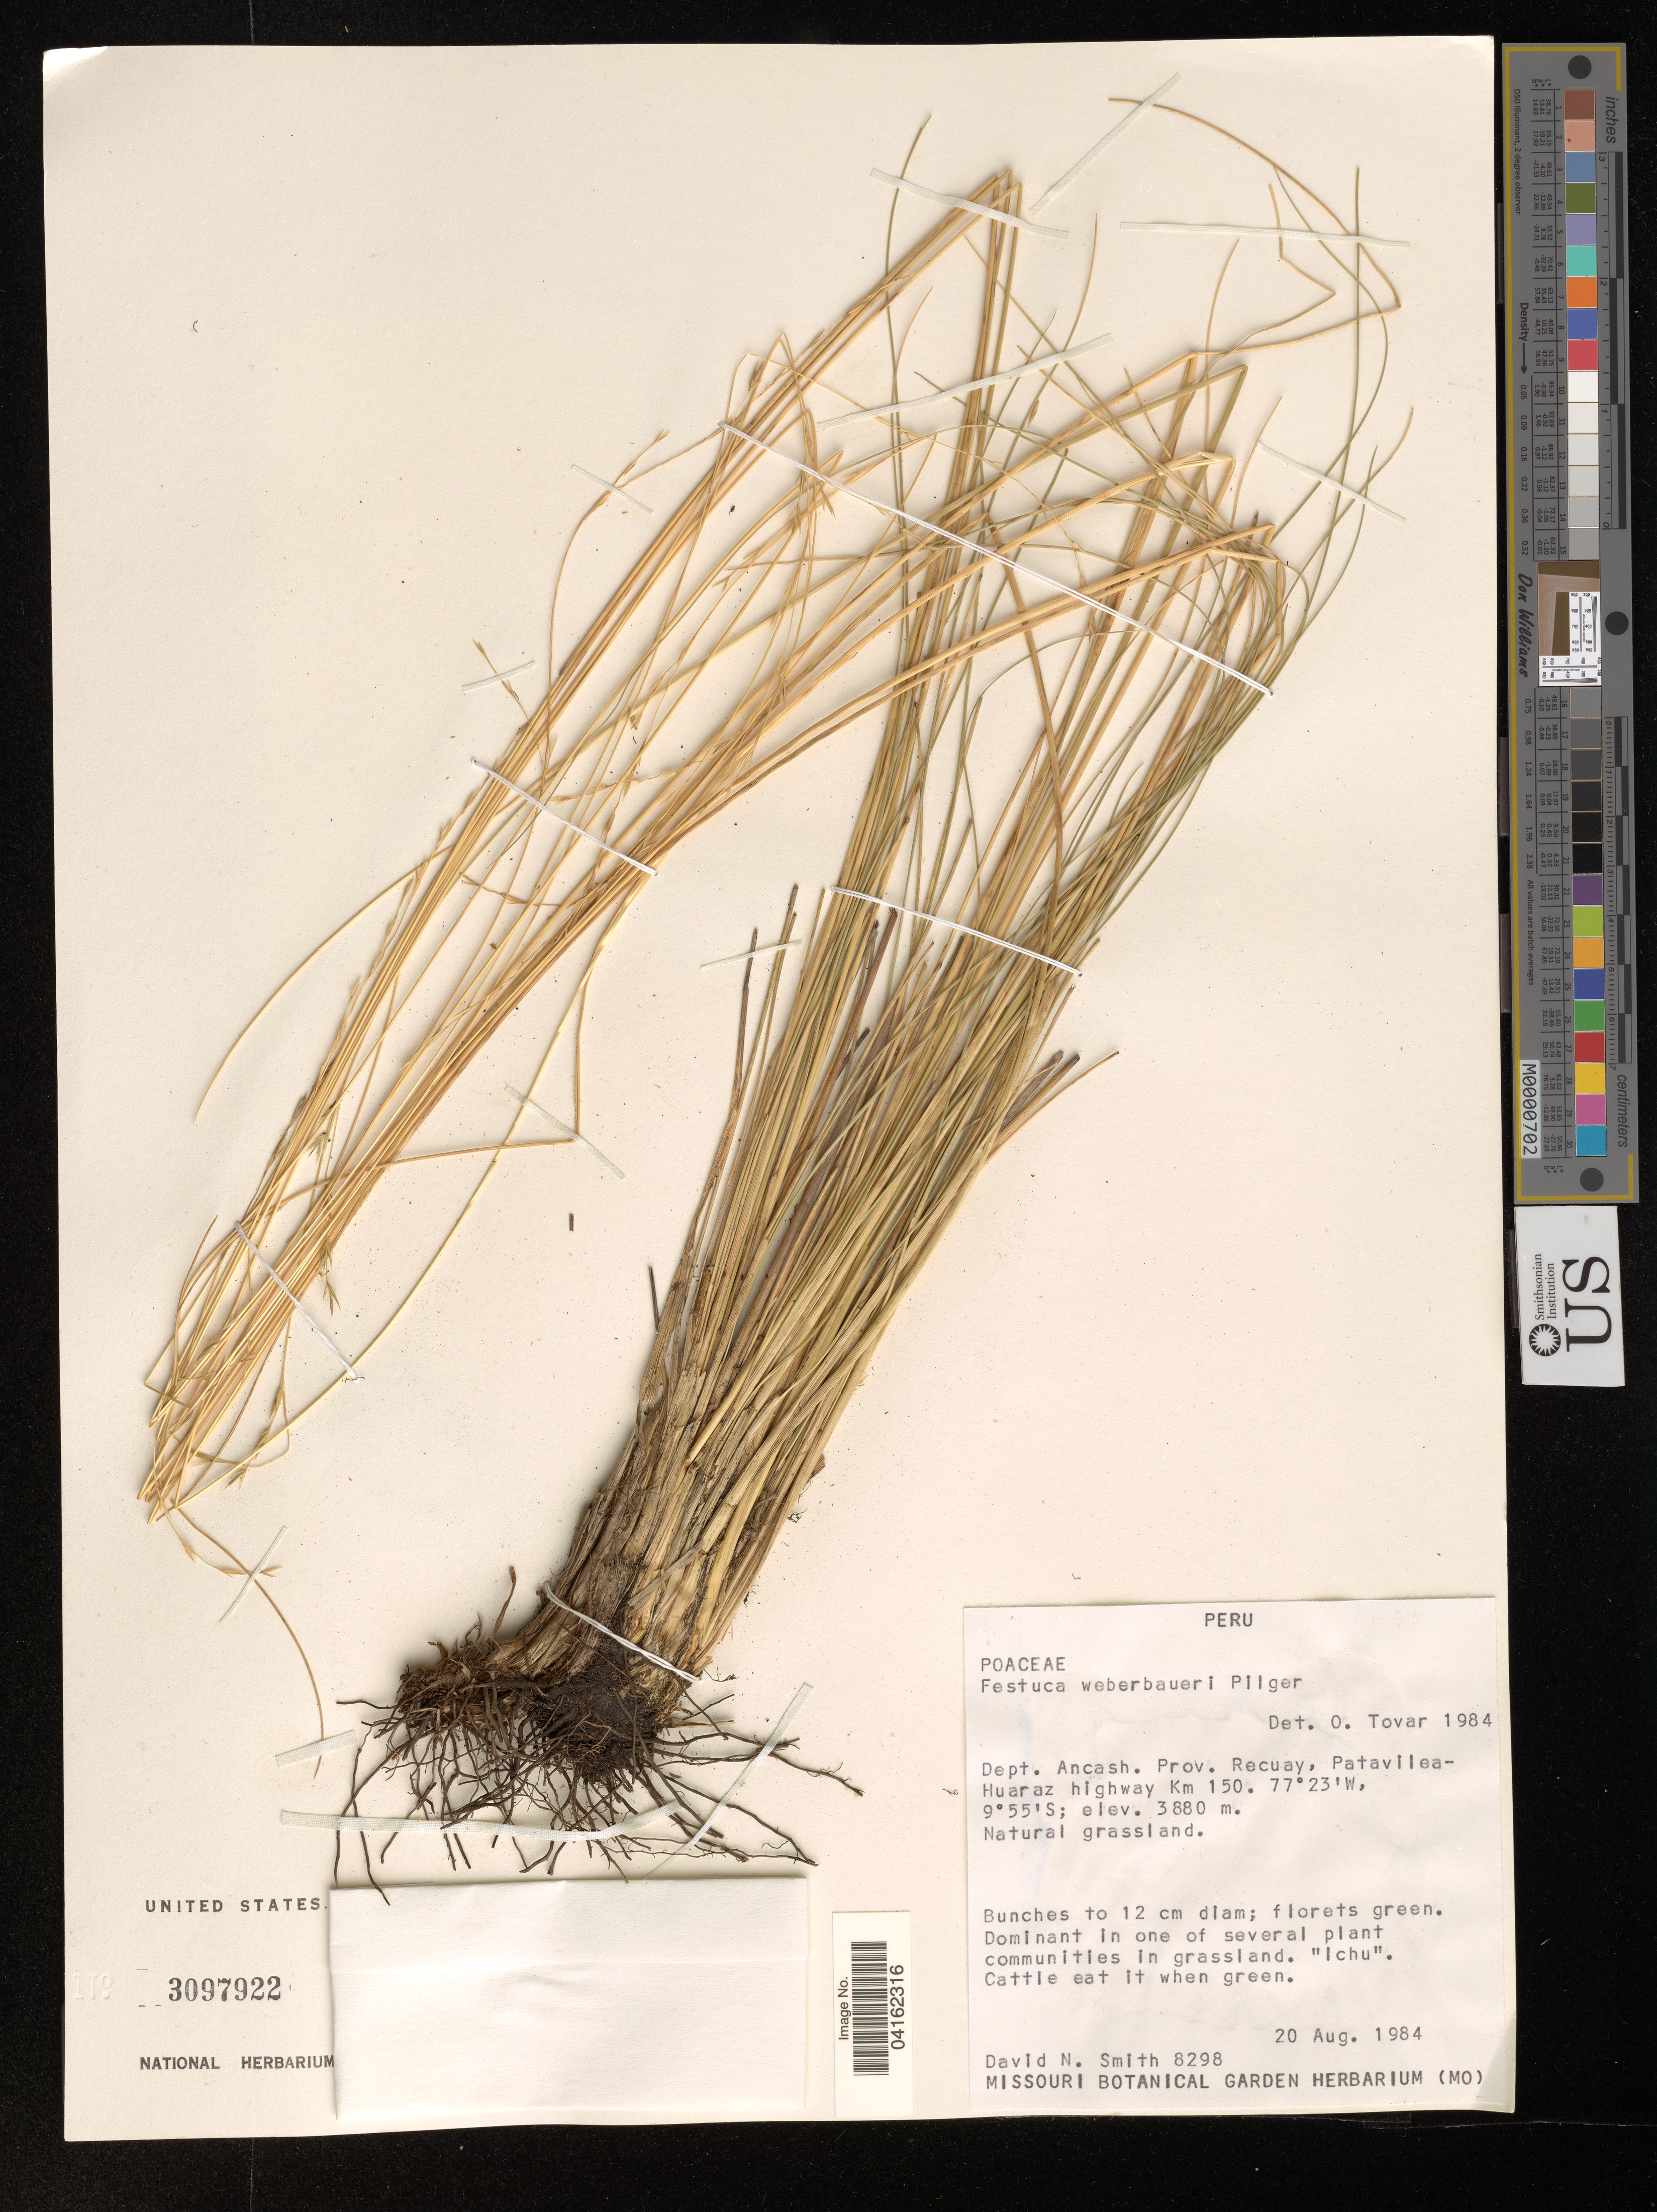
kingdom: Plantae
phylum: Tracheophyta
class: Liliopsida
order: Poales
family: Poaceae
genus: Festuca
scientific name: Festuca weberbaueri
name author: Pilg.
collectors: D. Smith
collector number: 8298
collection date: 1984-08-20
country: Peru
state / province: Ancash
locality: Dept. Ancash. Prov. Recuay, Patavilea-Huaraz highway Km 150.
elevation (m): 3880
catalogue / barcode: US 3097922